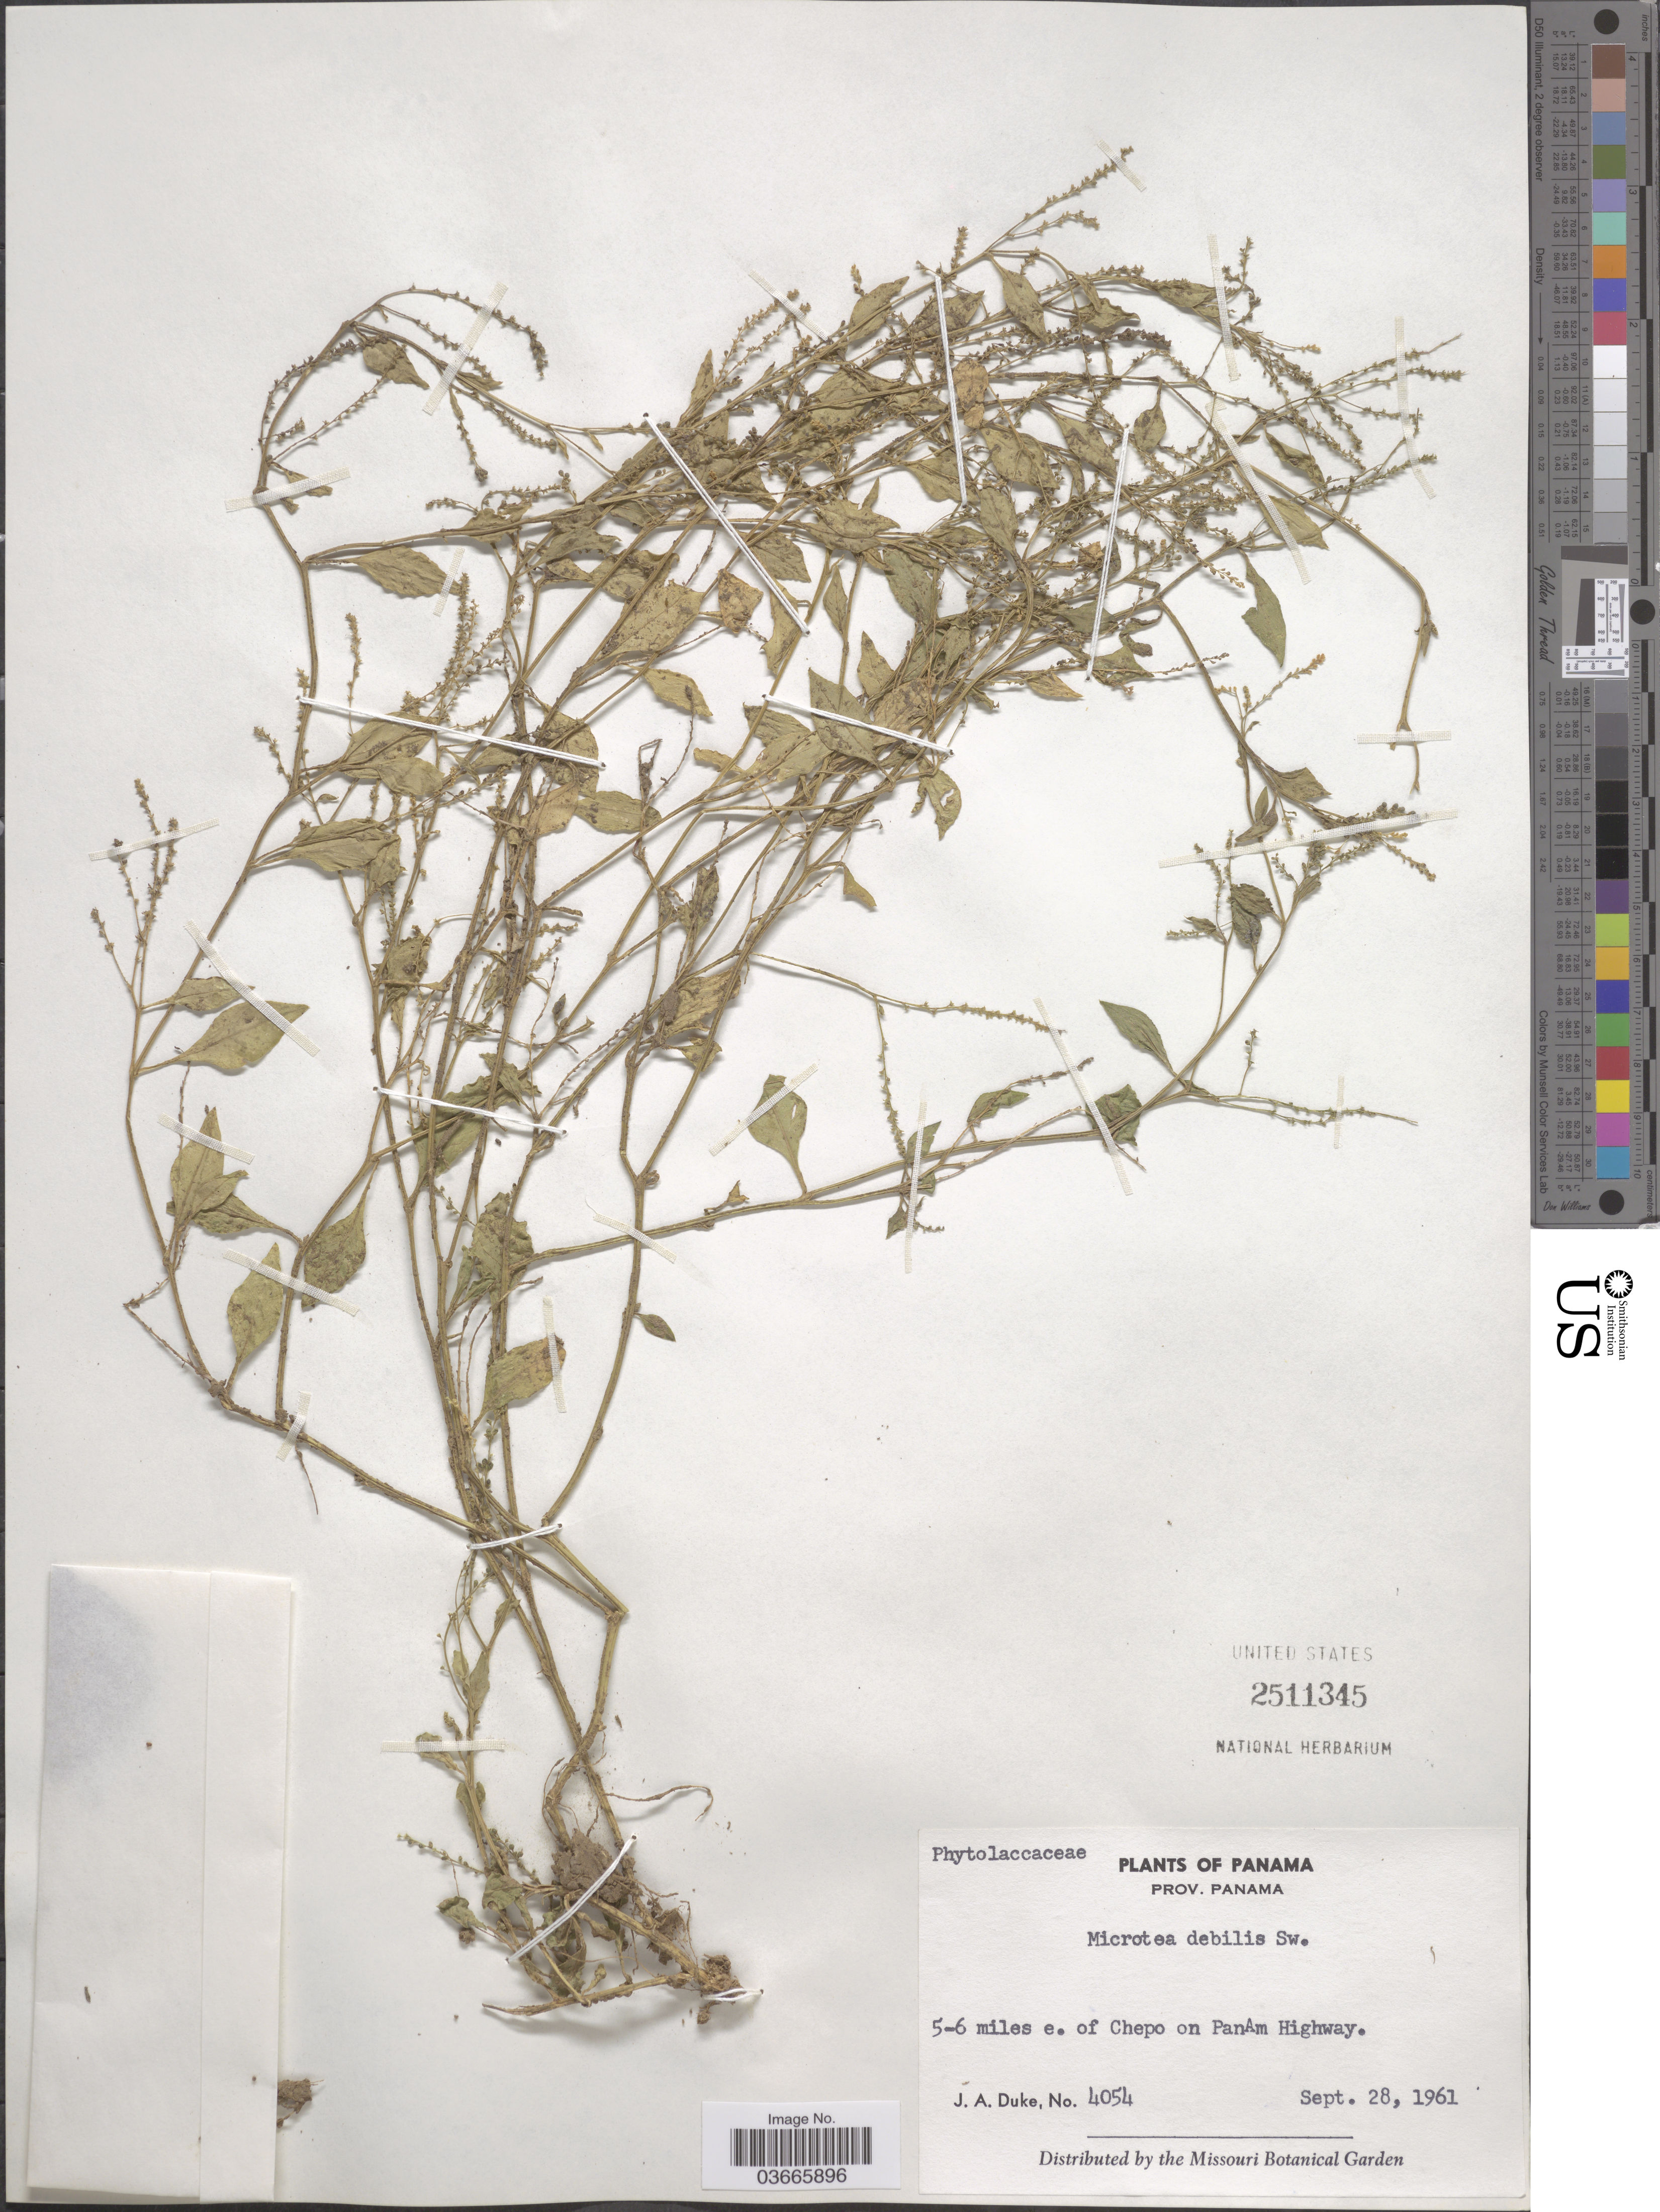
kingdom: Plantae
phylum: Tracheophyta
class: Magnoliopsida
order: Caryophyllales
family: Microteaceae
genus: Microtea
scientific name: Microtea debilis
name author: Sw.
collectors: J. A. Duke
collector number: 4054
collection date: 1961-09-28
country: Panama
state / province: Panamá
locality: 5-6 miles e. of Chepo on Panam Highway.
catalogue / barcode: US 2511345